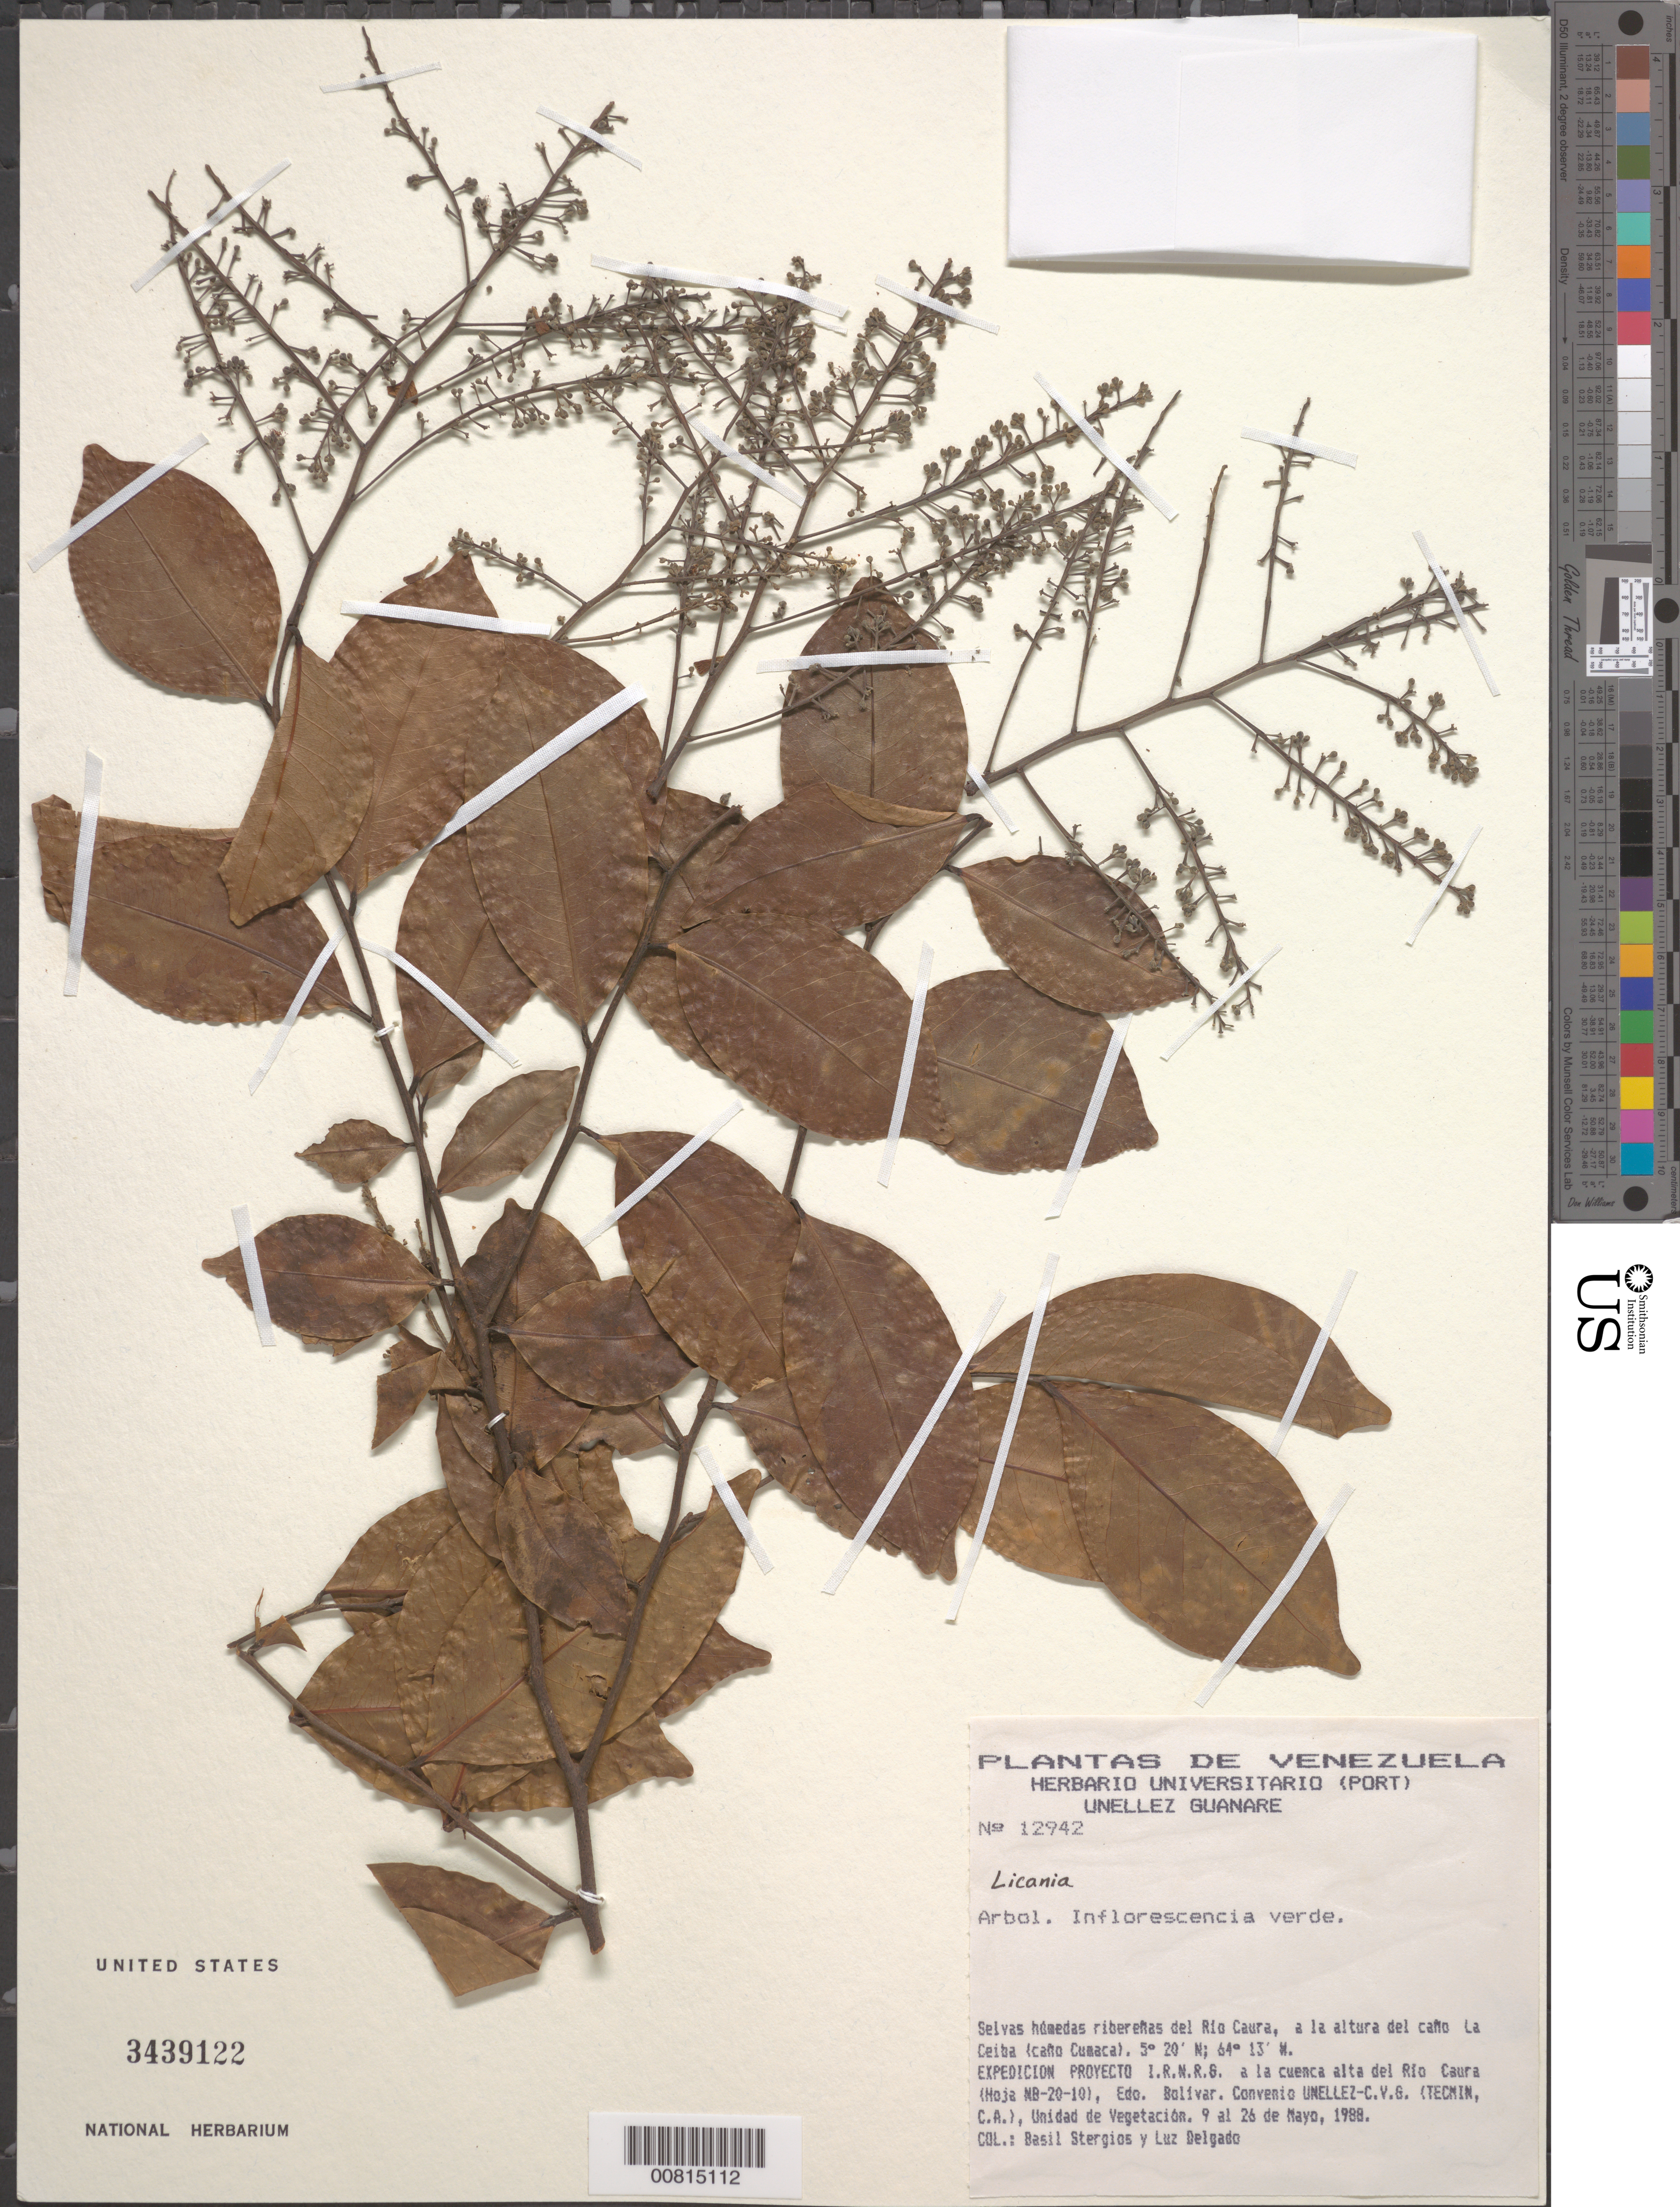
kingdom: Plantae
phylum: Tracheophyta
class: Magnoliopsida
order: Malpighiales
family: Chrysobalanaceae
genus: Licania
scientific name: Licania sp.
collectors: B. G. Stergios & L. Delgado V.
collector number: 12942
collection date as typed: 9-May-88 to 26-May-88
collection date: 1988-05-09/1988-05-26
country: Venezuela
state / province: Bolívar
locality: Río Caura, Caño La Ceiba (Caño Cumaca)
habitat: Selvas húmedas ribereñas del río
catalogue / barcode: US 3439122